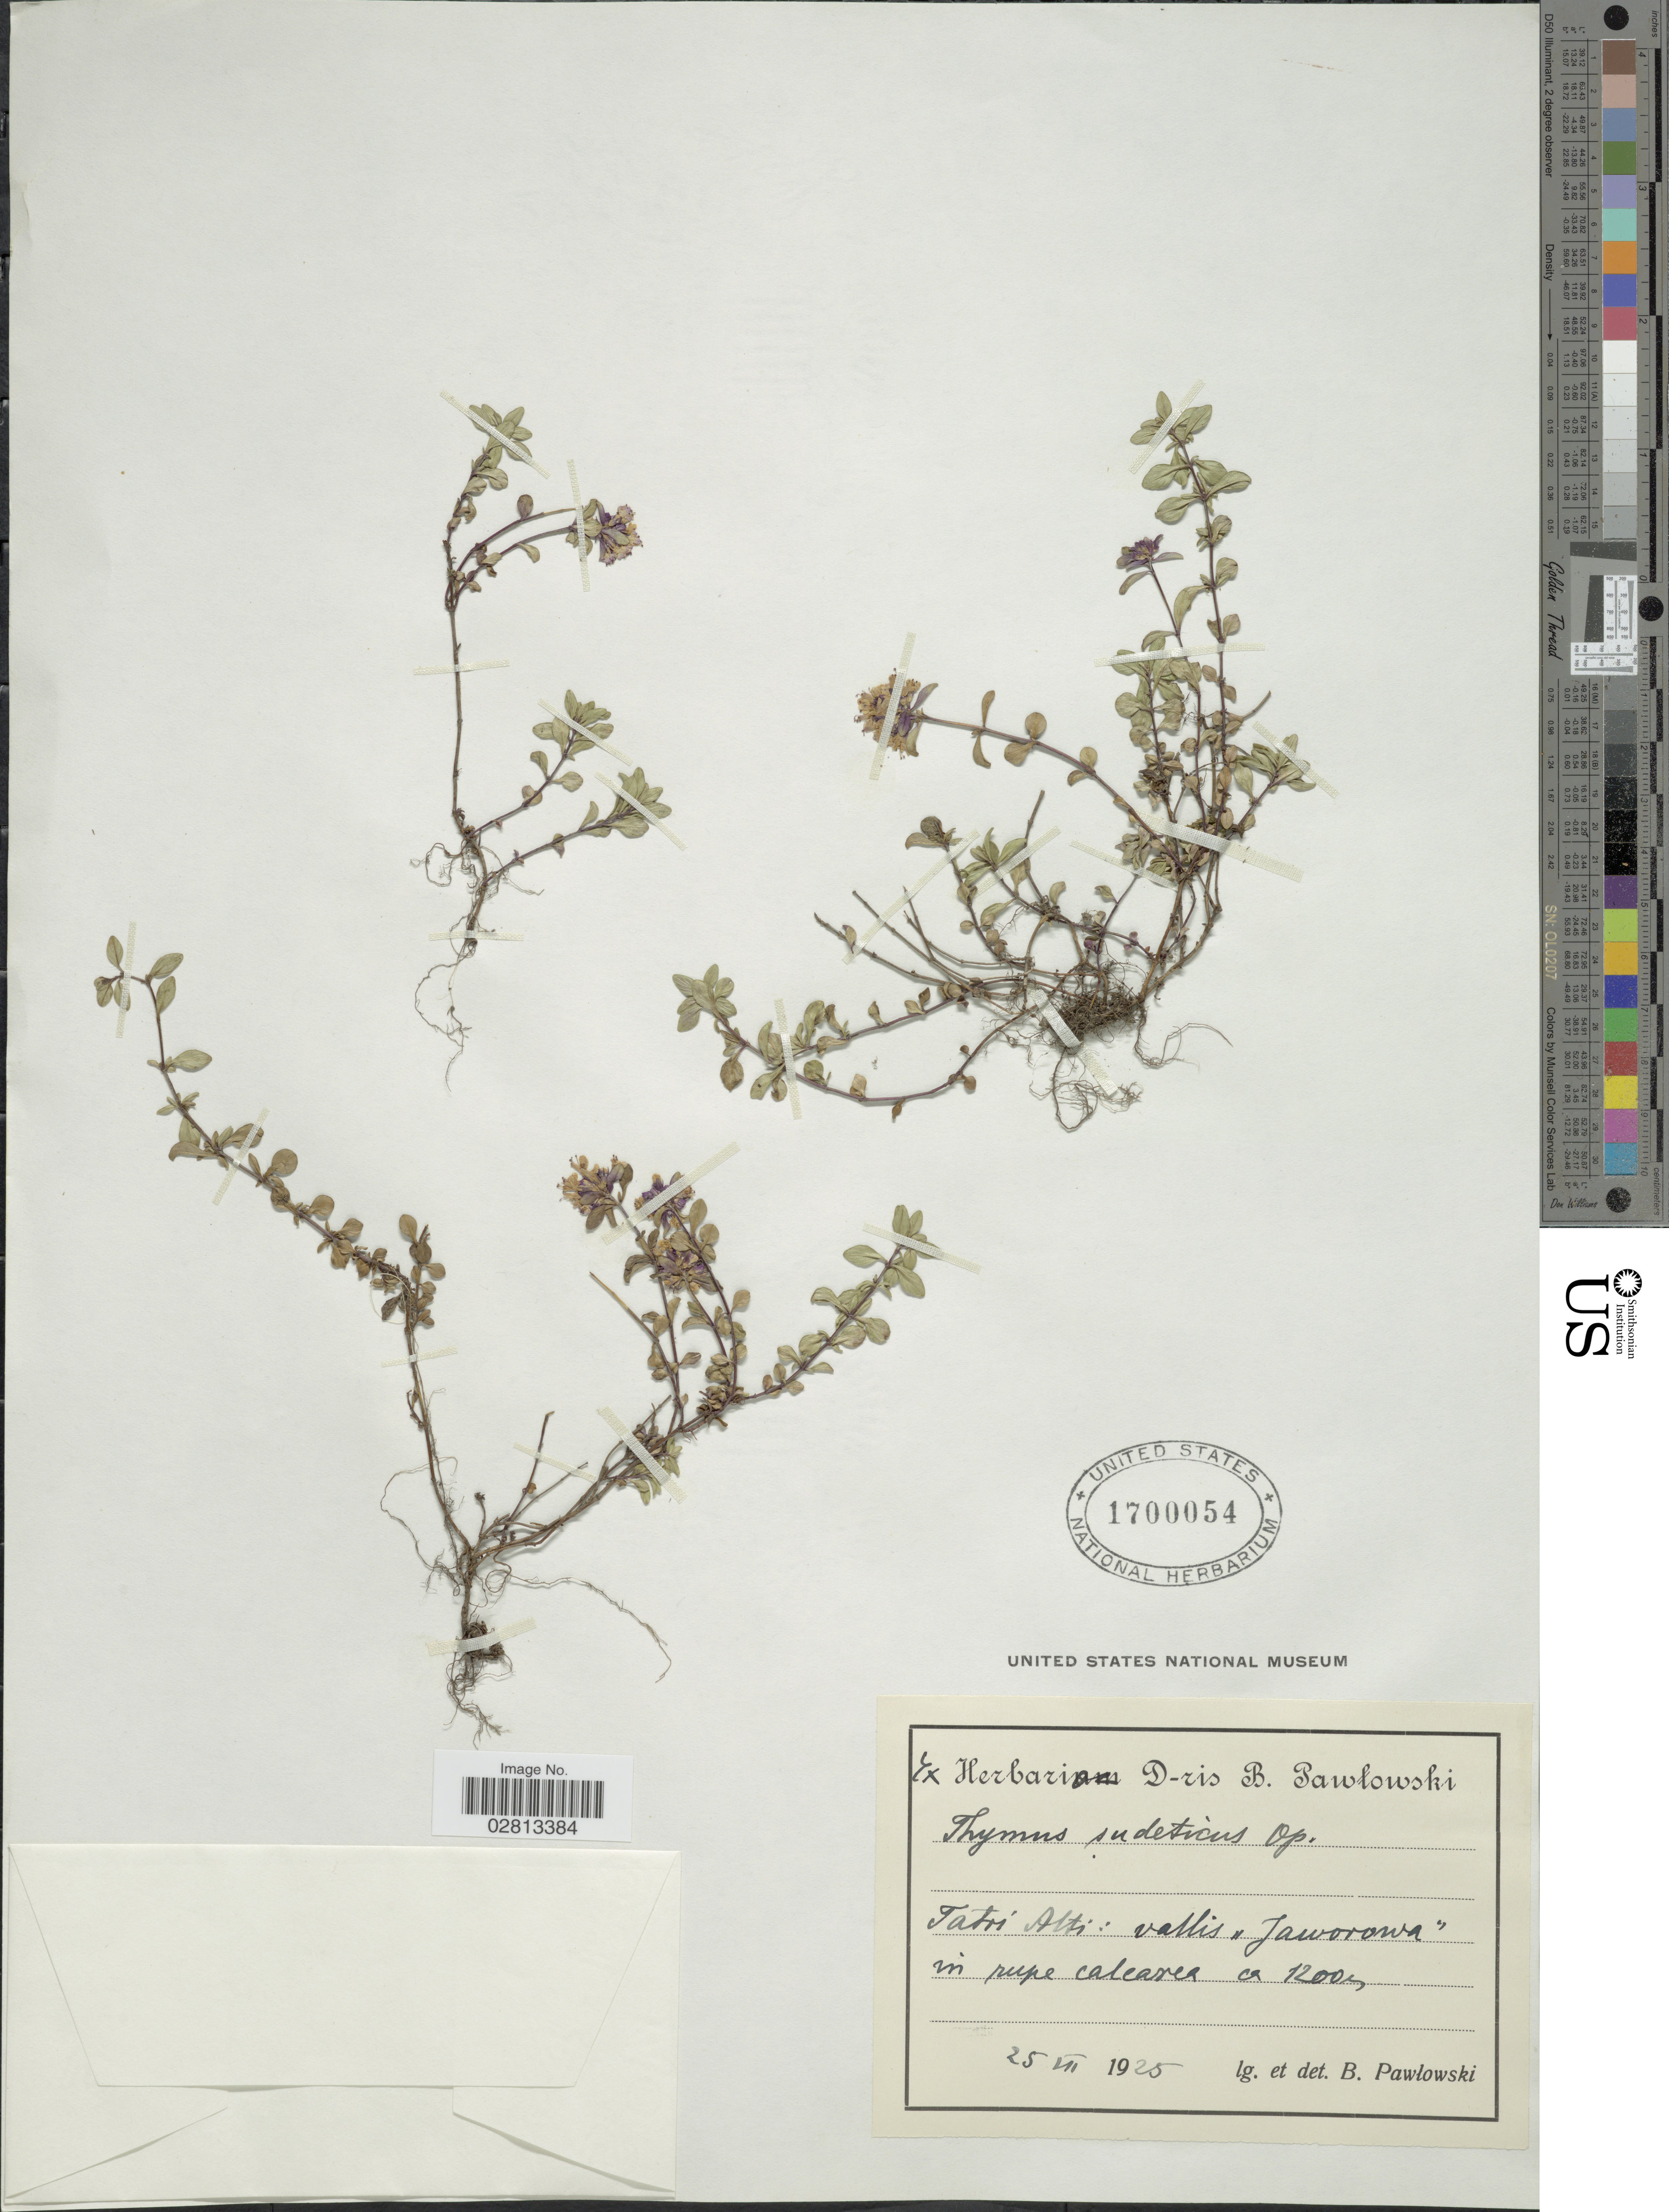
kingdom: Plantae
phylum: Tracheophyta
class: Magnoliopsida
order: Lamiales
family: Lamiaceae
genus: Thymus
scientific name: Thymus sudeticus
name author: Opiz ex Borbás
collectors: B. Pawlowski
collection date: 1925-07-25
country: Poland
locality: Tatri Alti: vallis "Jaworowa" in rupe calcarea [interpreted]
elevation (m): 1200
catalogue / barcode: US 1700054